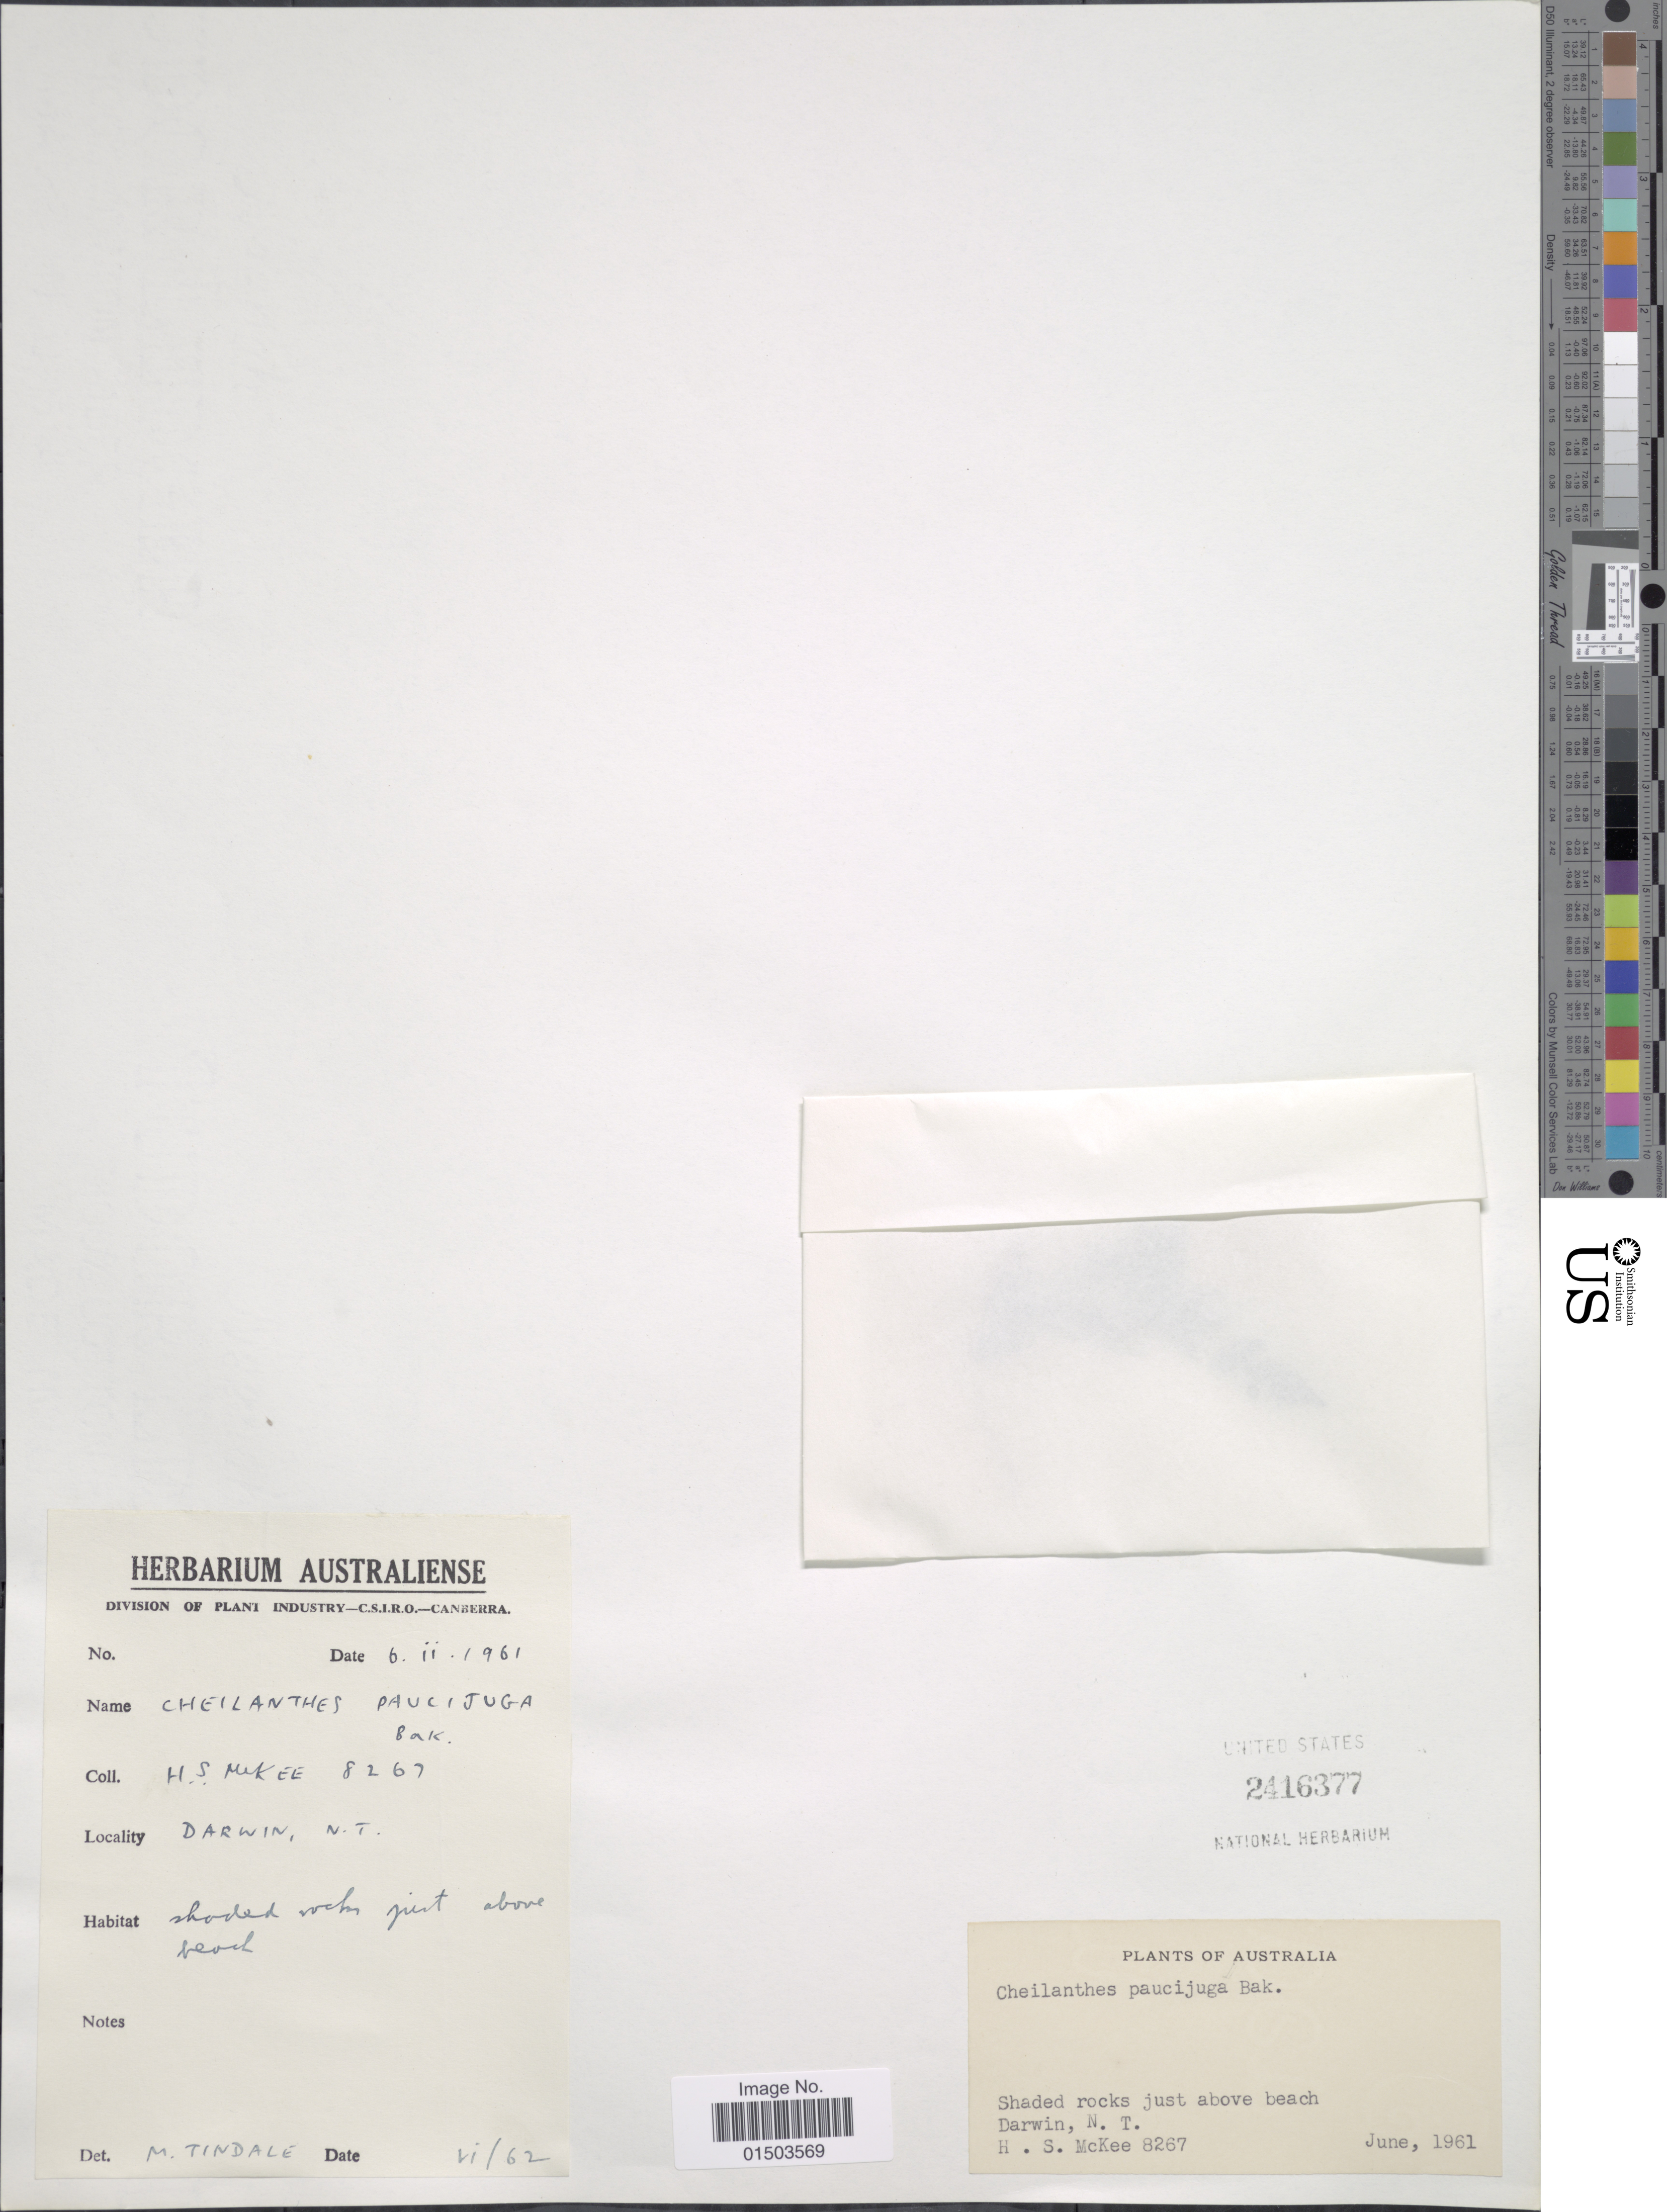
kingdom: Plantae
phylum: Tracheophyta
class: Polypodiopsida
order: Polypodiales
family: Pteridaceae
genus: Cheilanthes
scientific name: Cheilanthes paucijuga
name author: Baker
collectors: H. S. McKee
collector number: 8267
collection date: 1961-06-02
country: Australia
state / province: Northern Territory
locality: Darwin, N.T. Australia.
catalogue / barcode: US 2416377